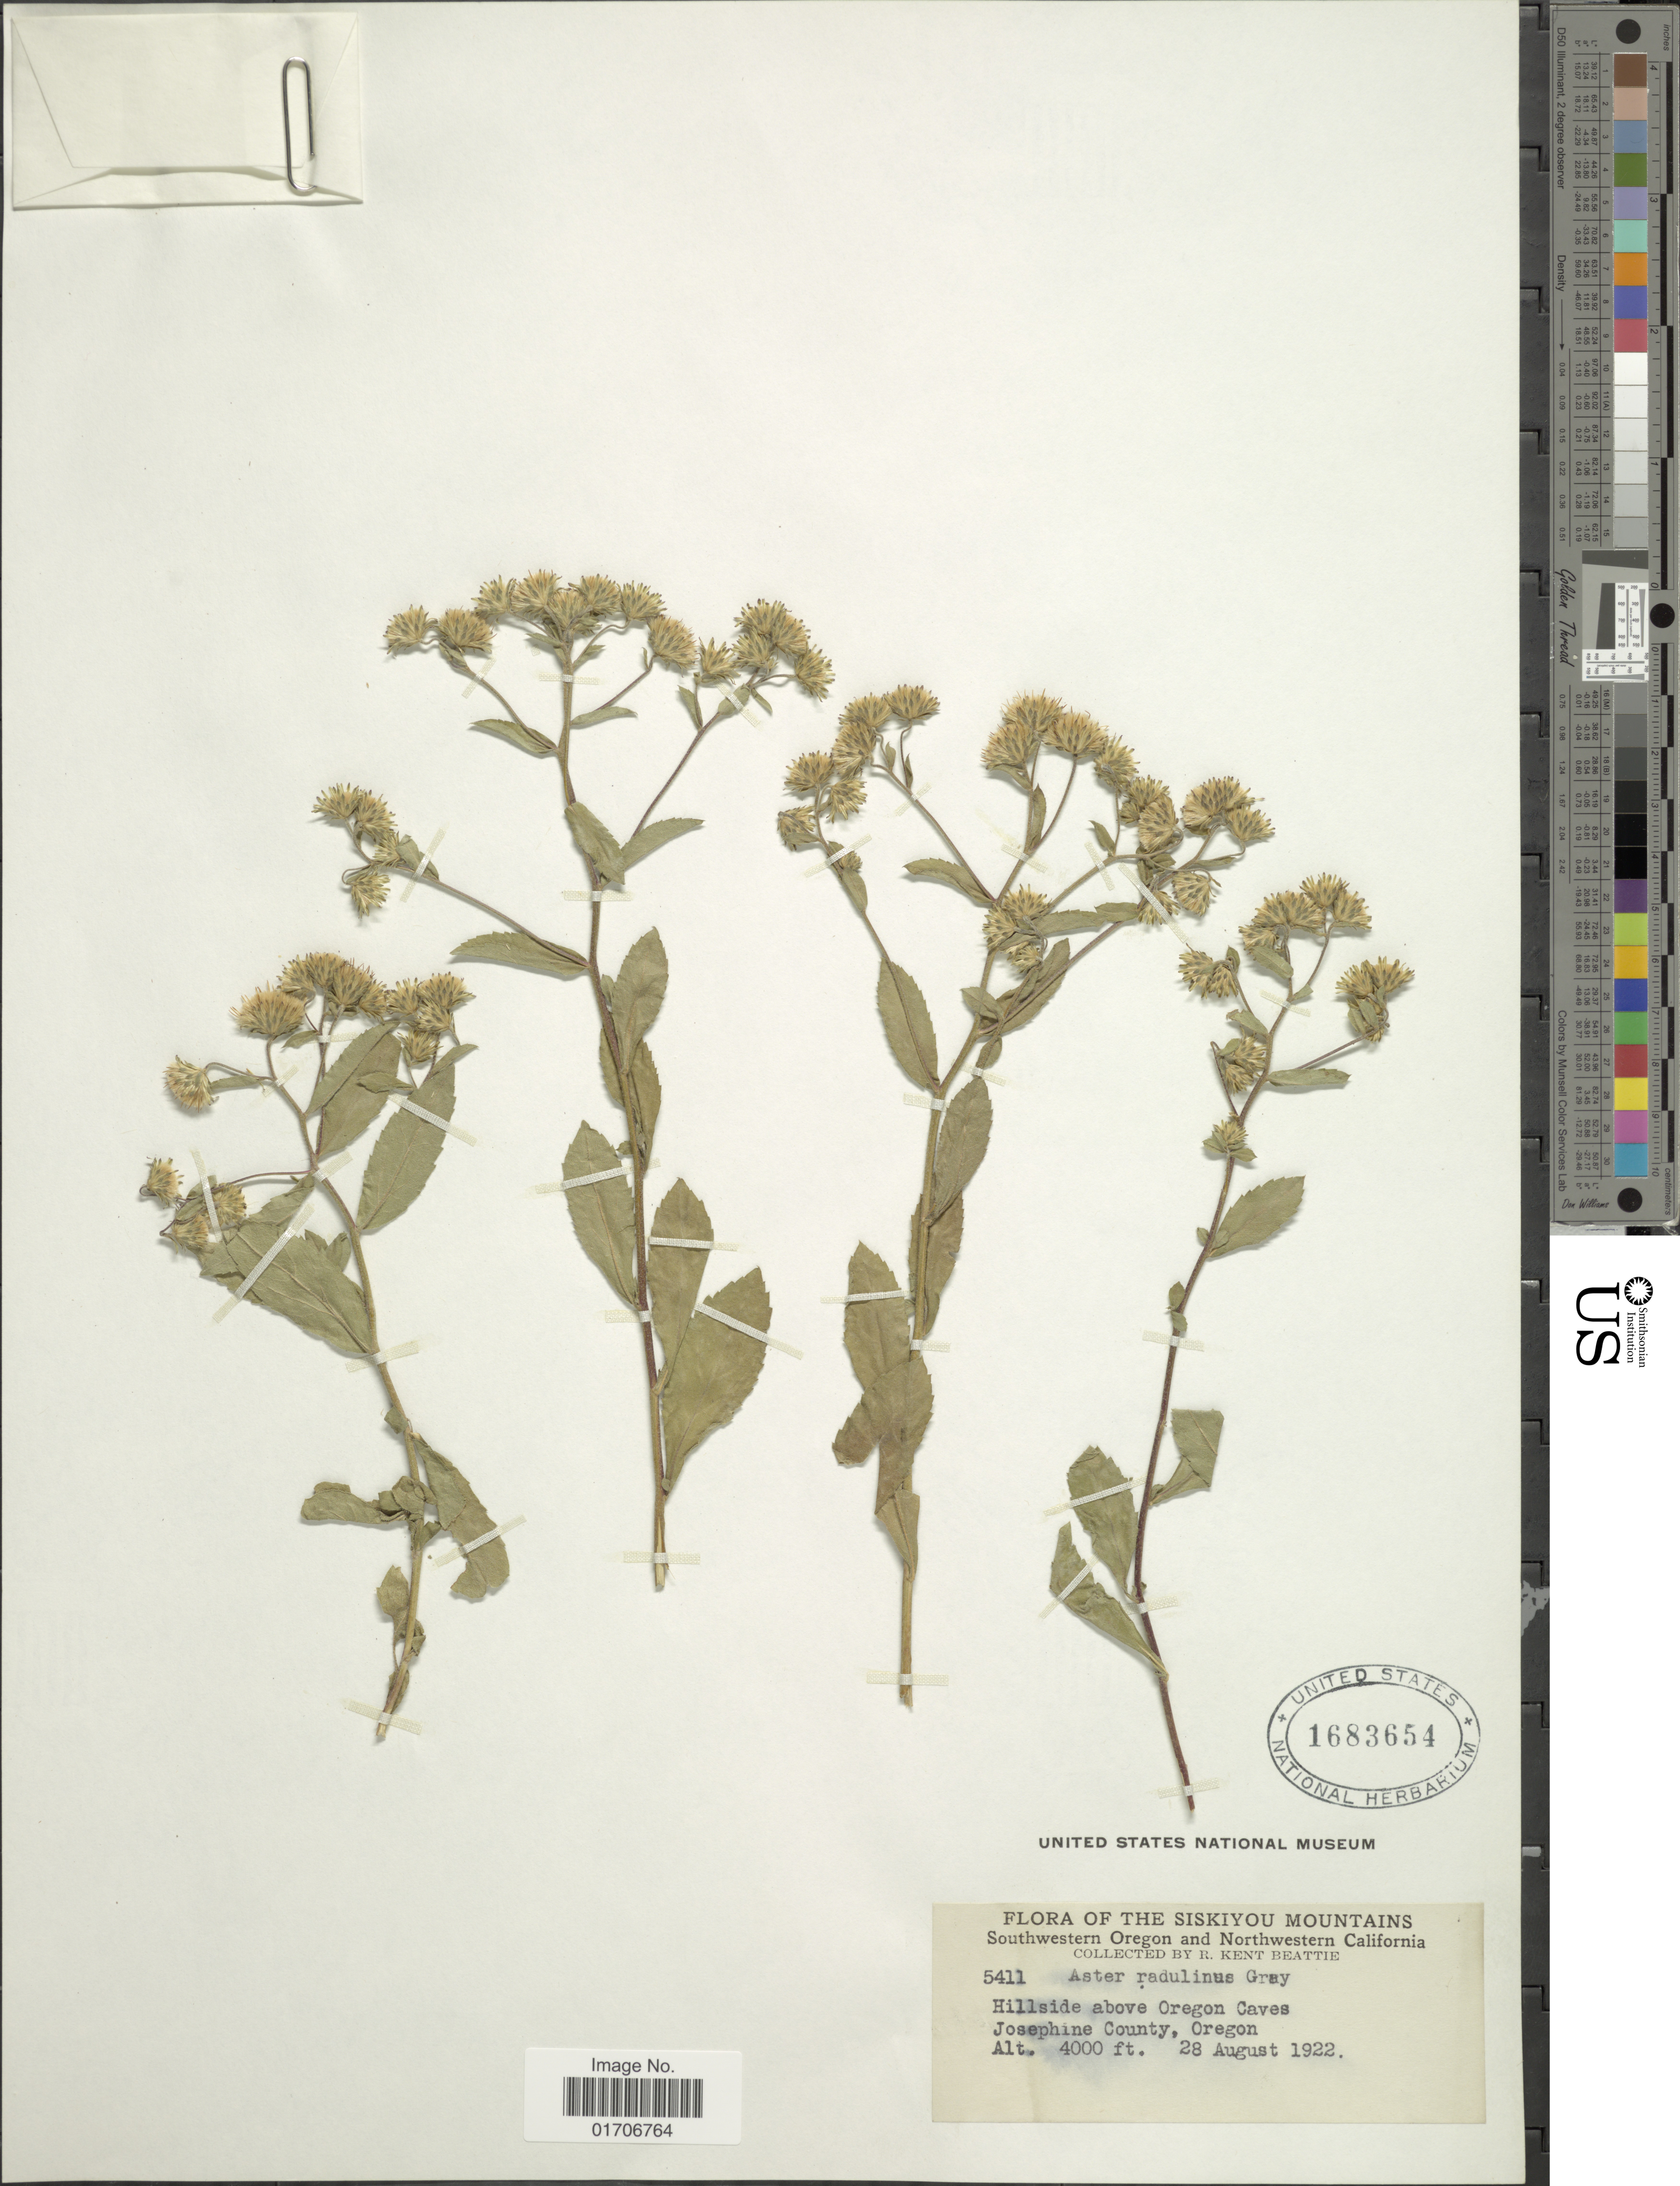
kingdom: Plantae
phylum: Tracheophyta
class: Magnoliopsida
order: Asterales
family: Asteraceae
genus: Eurybia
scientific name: Eurybia radulina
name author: (A. Gray) G.L. Nesom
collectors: R. K. Beattie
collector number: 5411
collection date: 1922-08-28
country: United States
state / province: Oregon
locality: Siskiyou Mountains. Southwestern Oregon and Northwestern California. Hillside above Oregon Caves Josephine County, Oregon.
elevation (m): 1219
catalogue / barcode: US 1683654